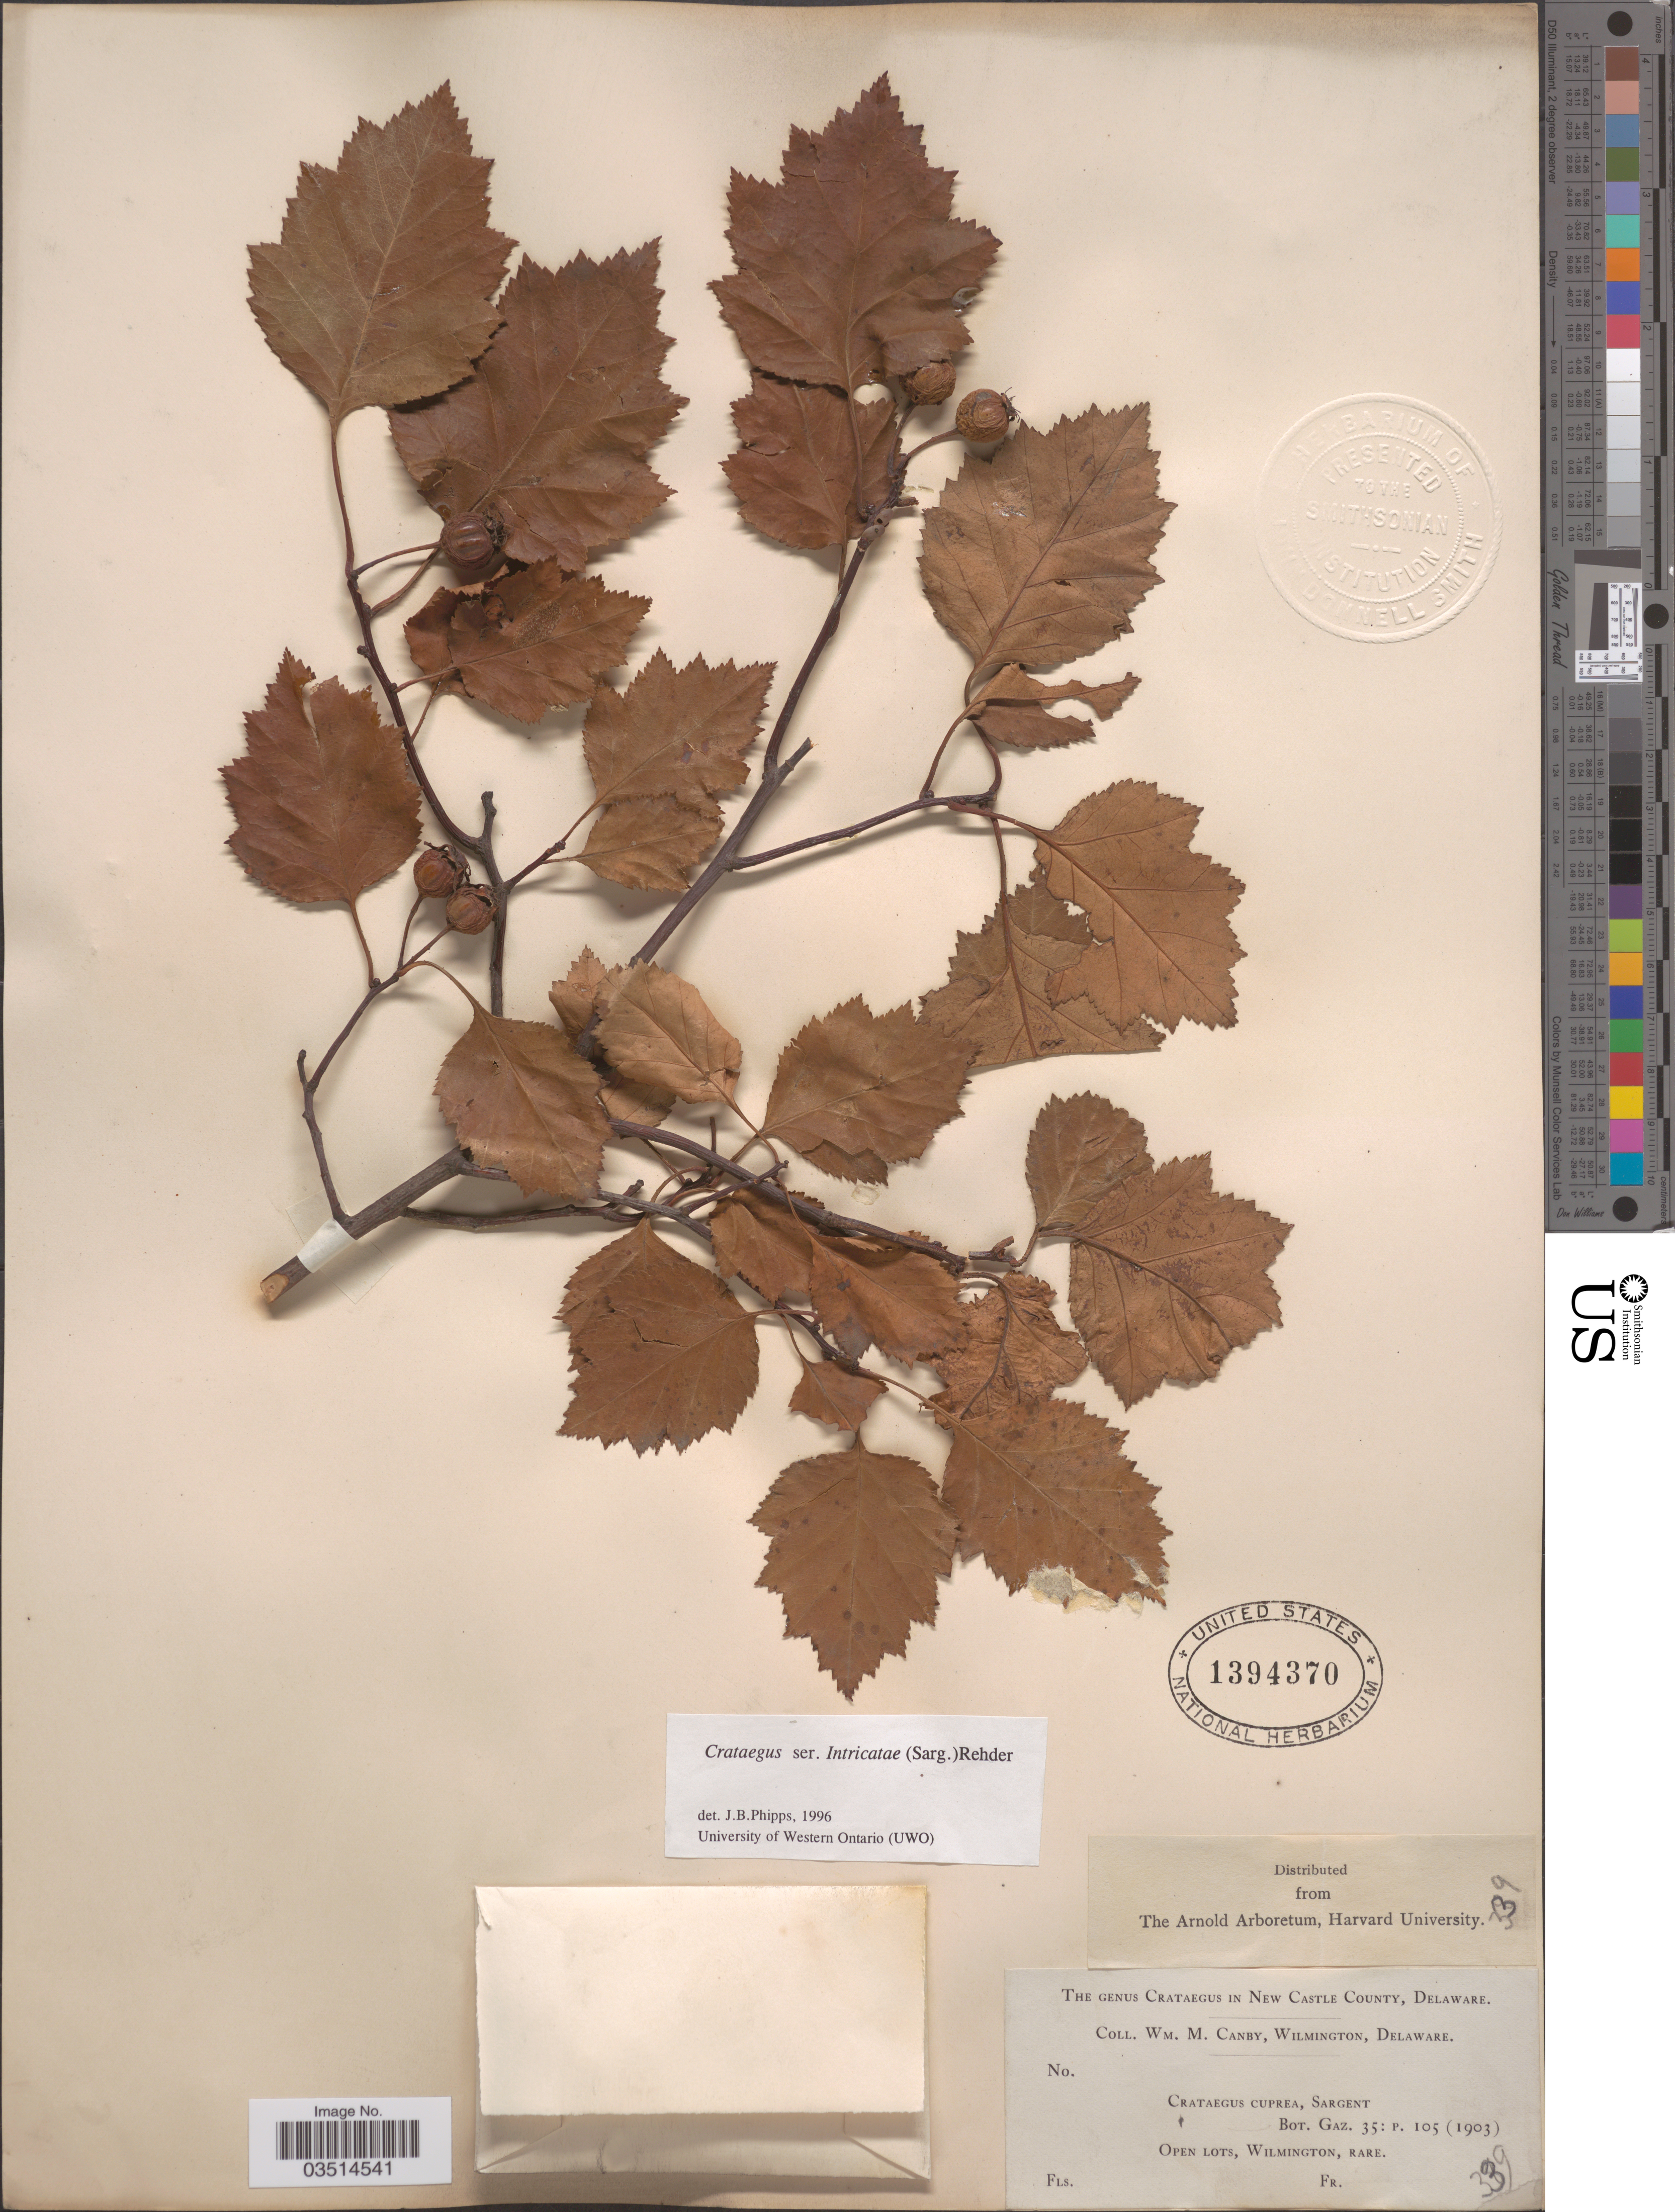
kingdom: Plantae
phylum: Tracheophyta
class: Magnoliopsida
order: Rosales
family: Rosaceae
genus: Crataegus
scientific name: Crataegus cuprina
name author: J.B. Phipps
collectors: W. M. Canby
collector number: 339?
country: United States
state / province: Delaware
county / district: New Castle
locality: In New Castle County. [unsure placement] Open Lots, Wilmington.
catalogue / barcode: US 1394370